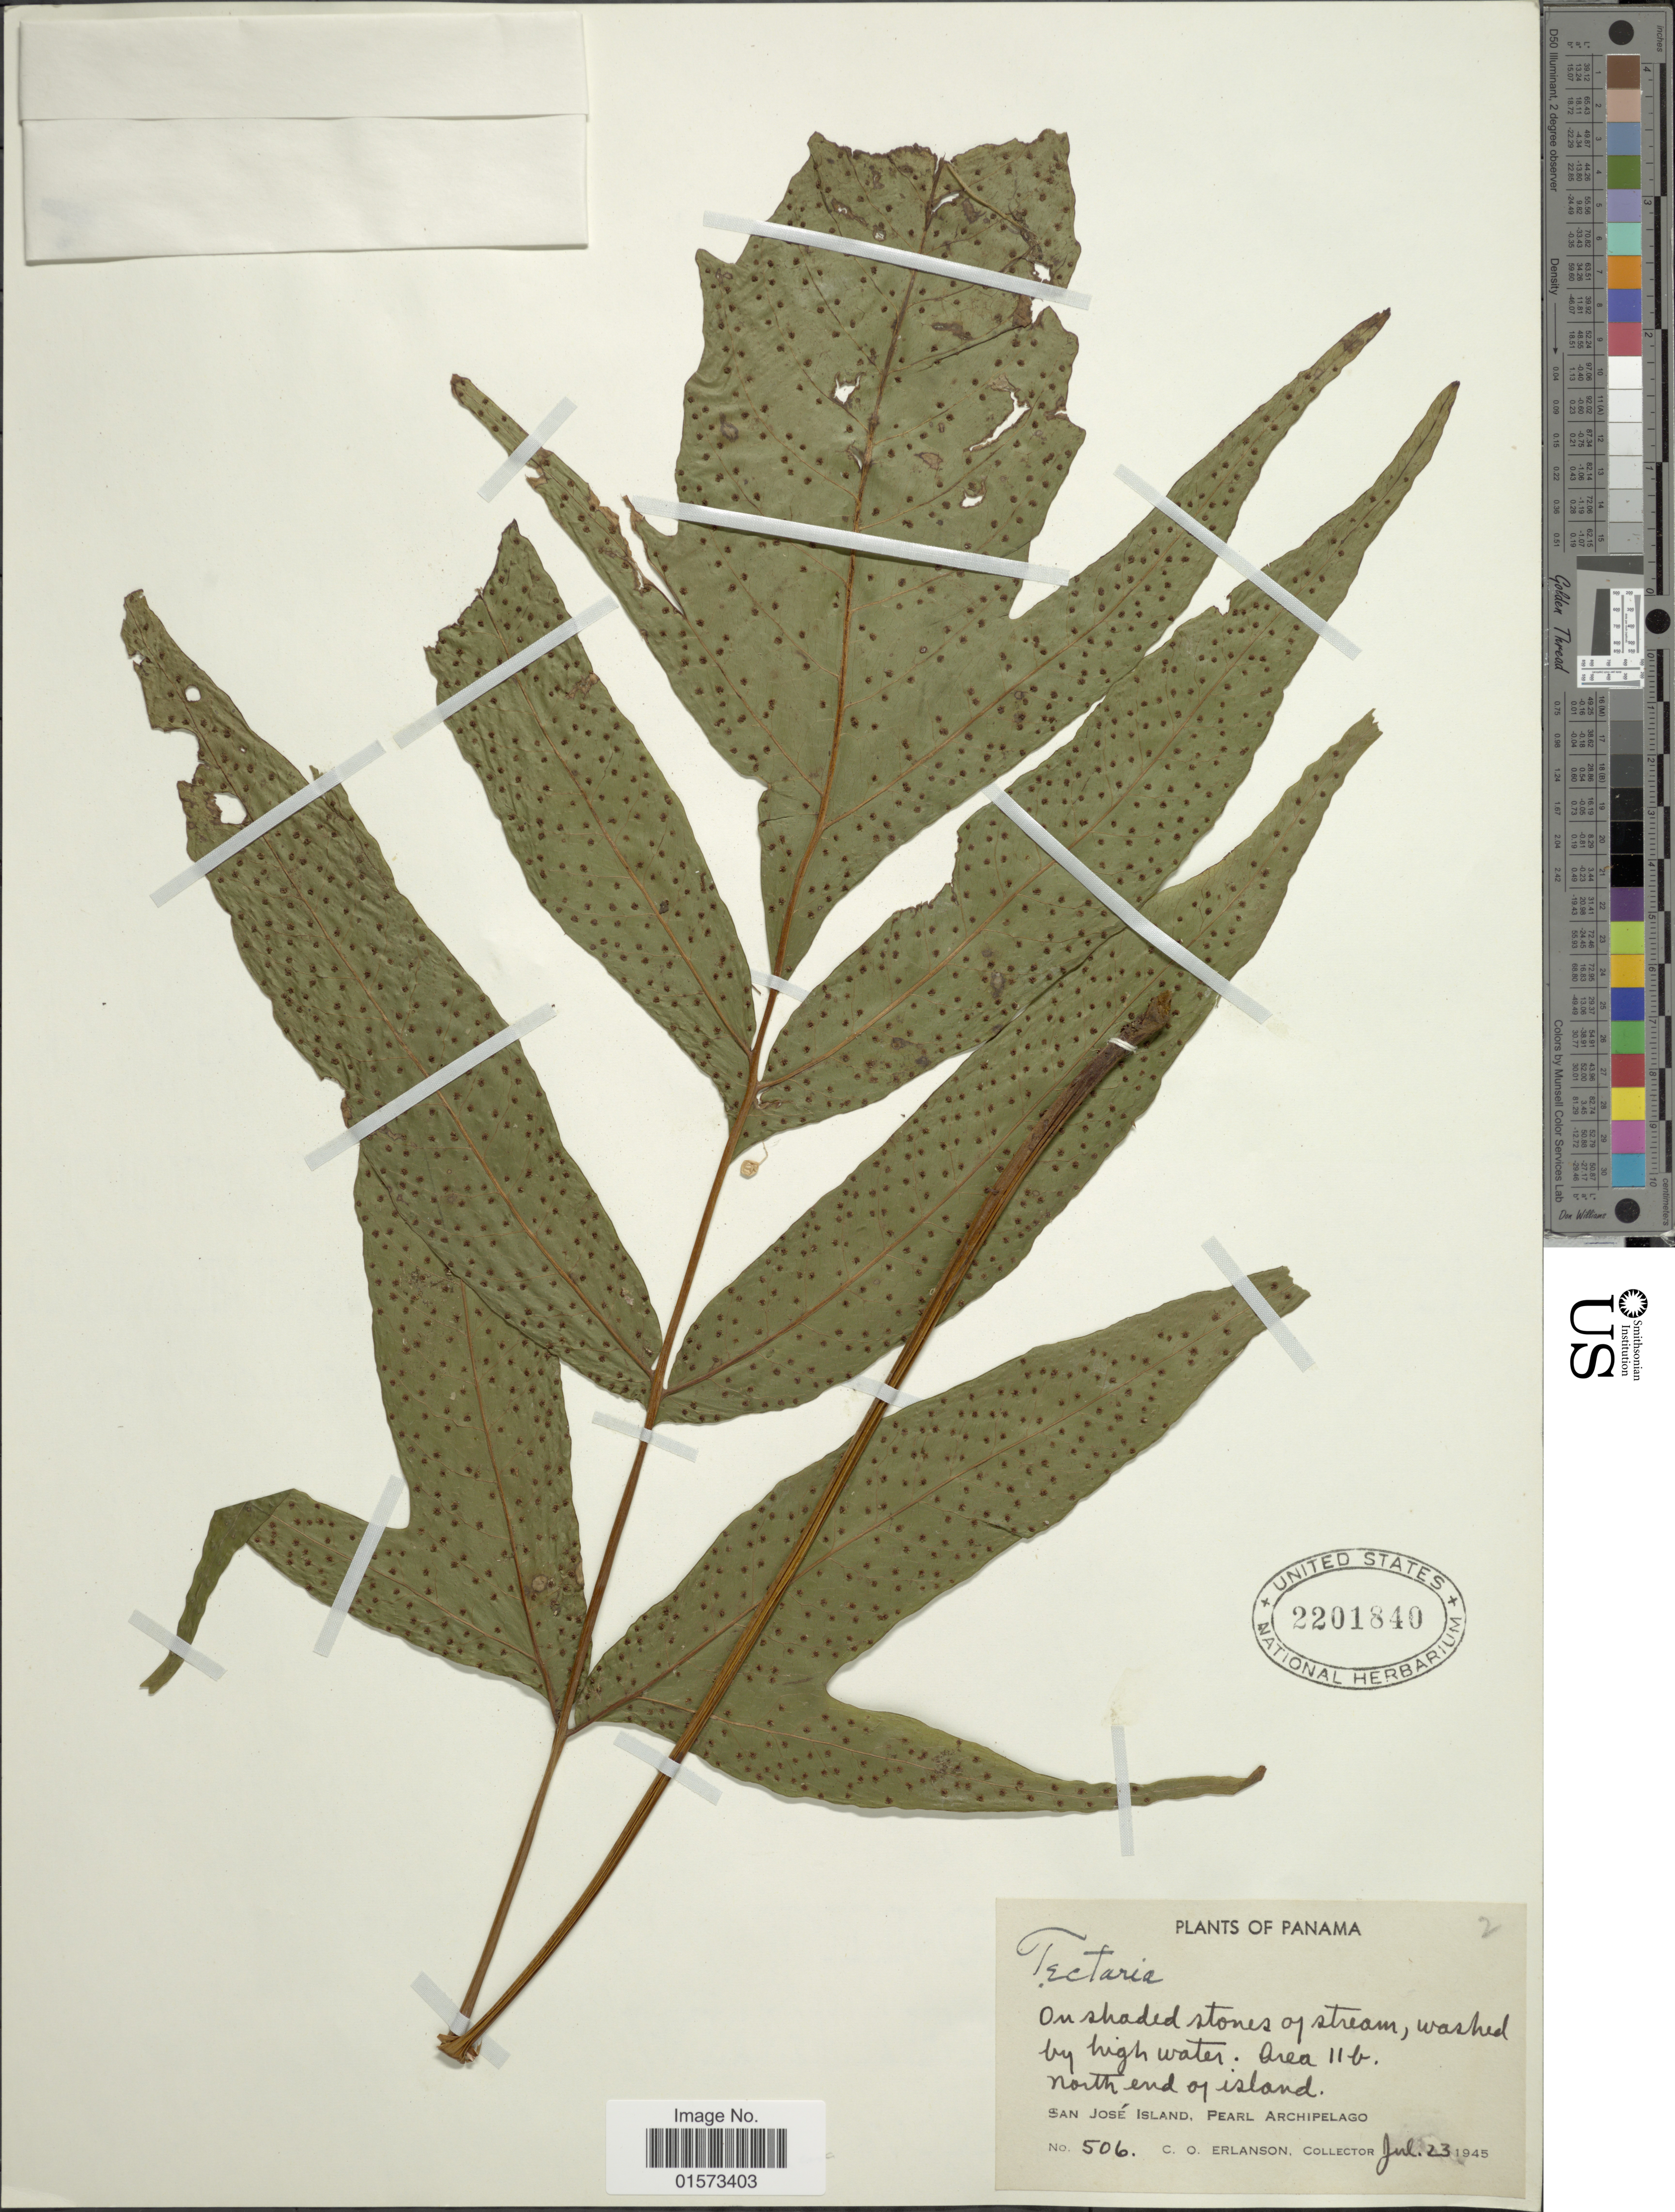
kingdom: Plantae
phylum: Tracheophyta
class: Polypodiopsida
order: Polypodiales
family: Tectariaceae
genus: Tectaria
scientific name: Tectaria incisa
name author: Cav.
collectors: C. O. Erlanson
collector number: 506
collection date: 1945-07-23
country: Panama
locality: San Jose Island, Pearl Archipelago. Area 11 b. north end of Island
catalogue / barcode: US 2201840